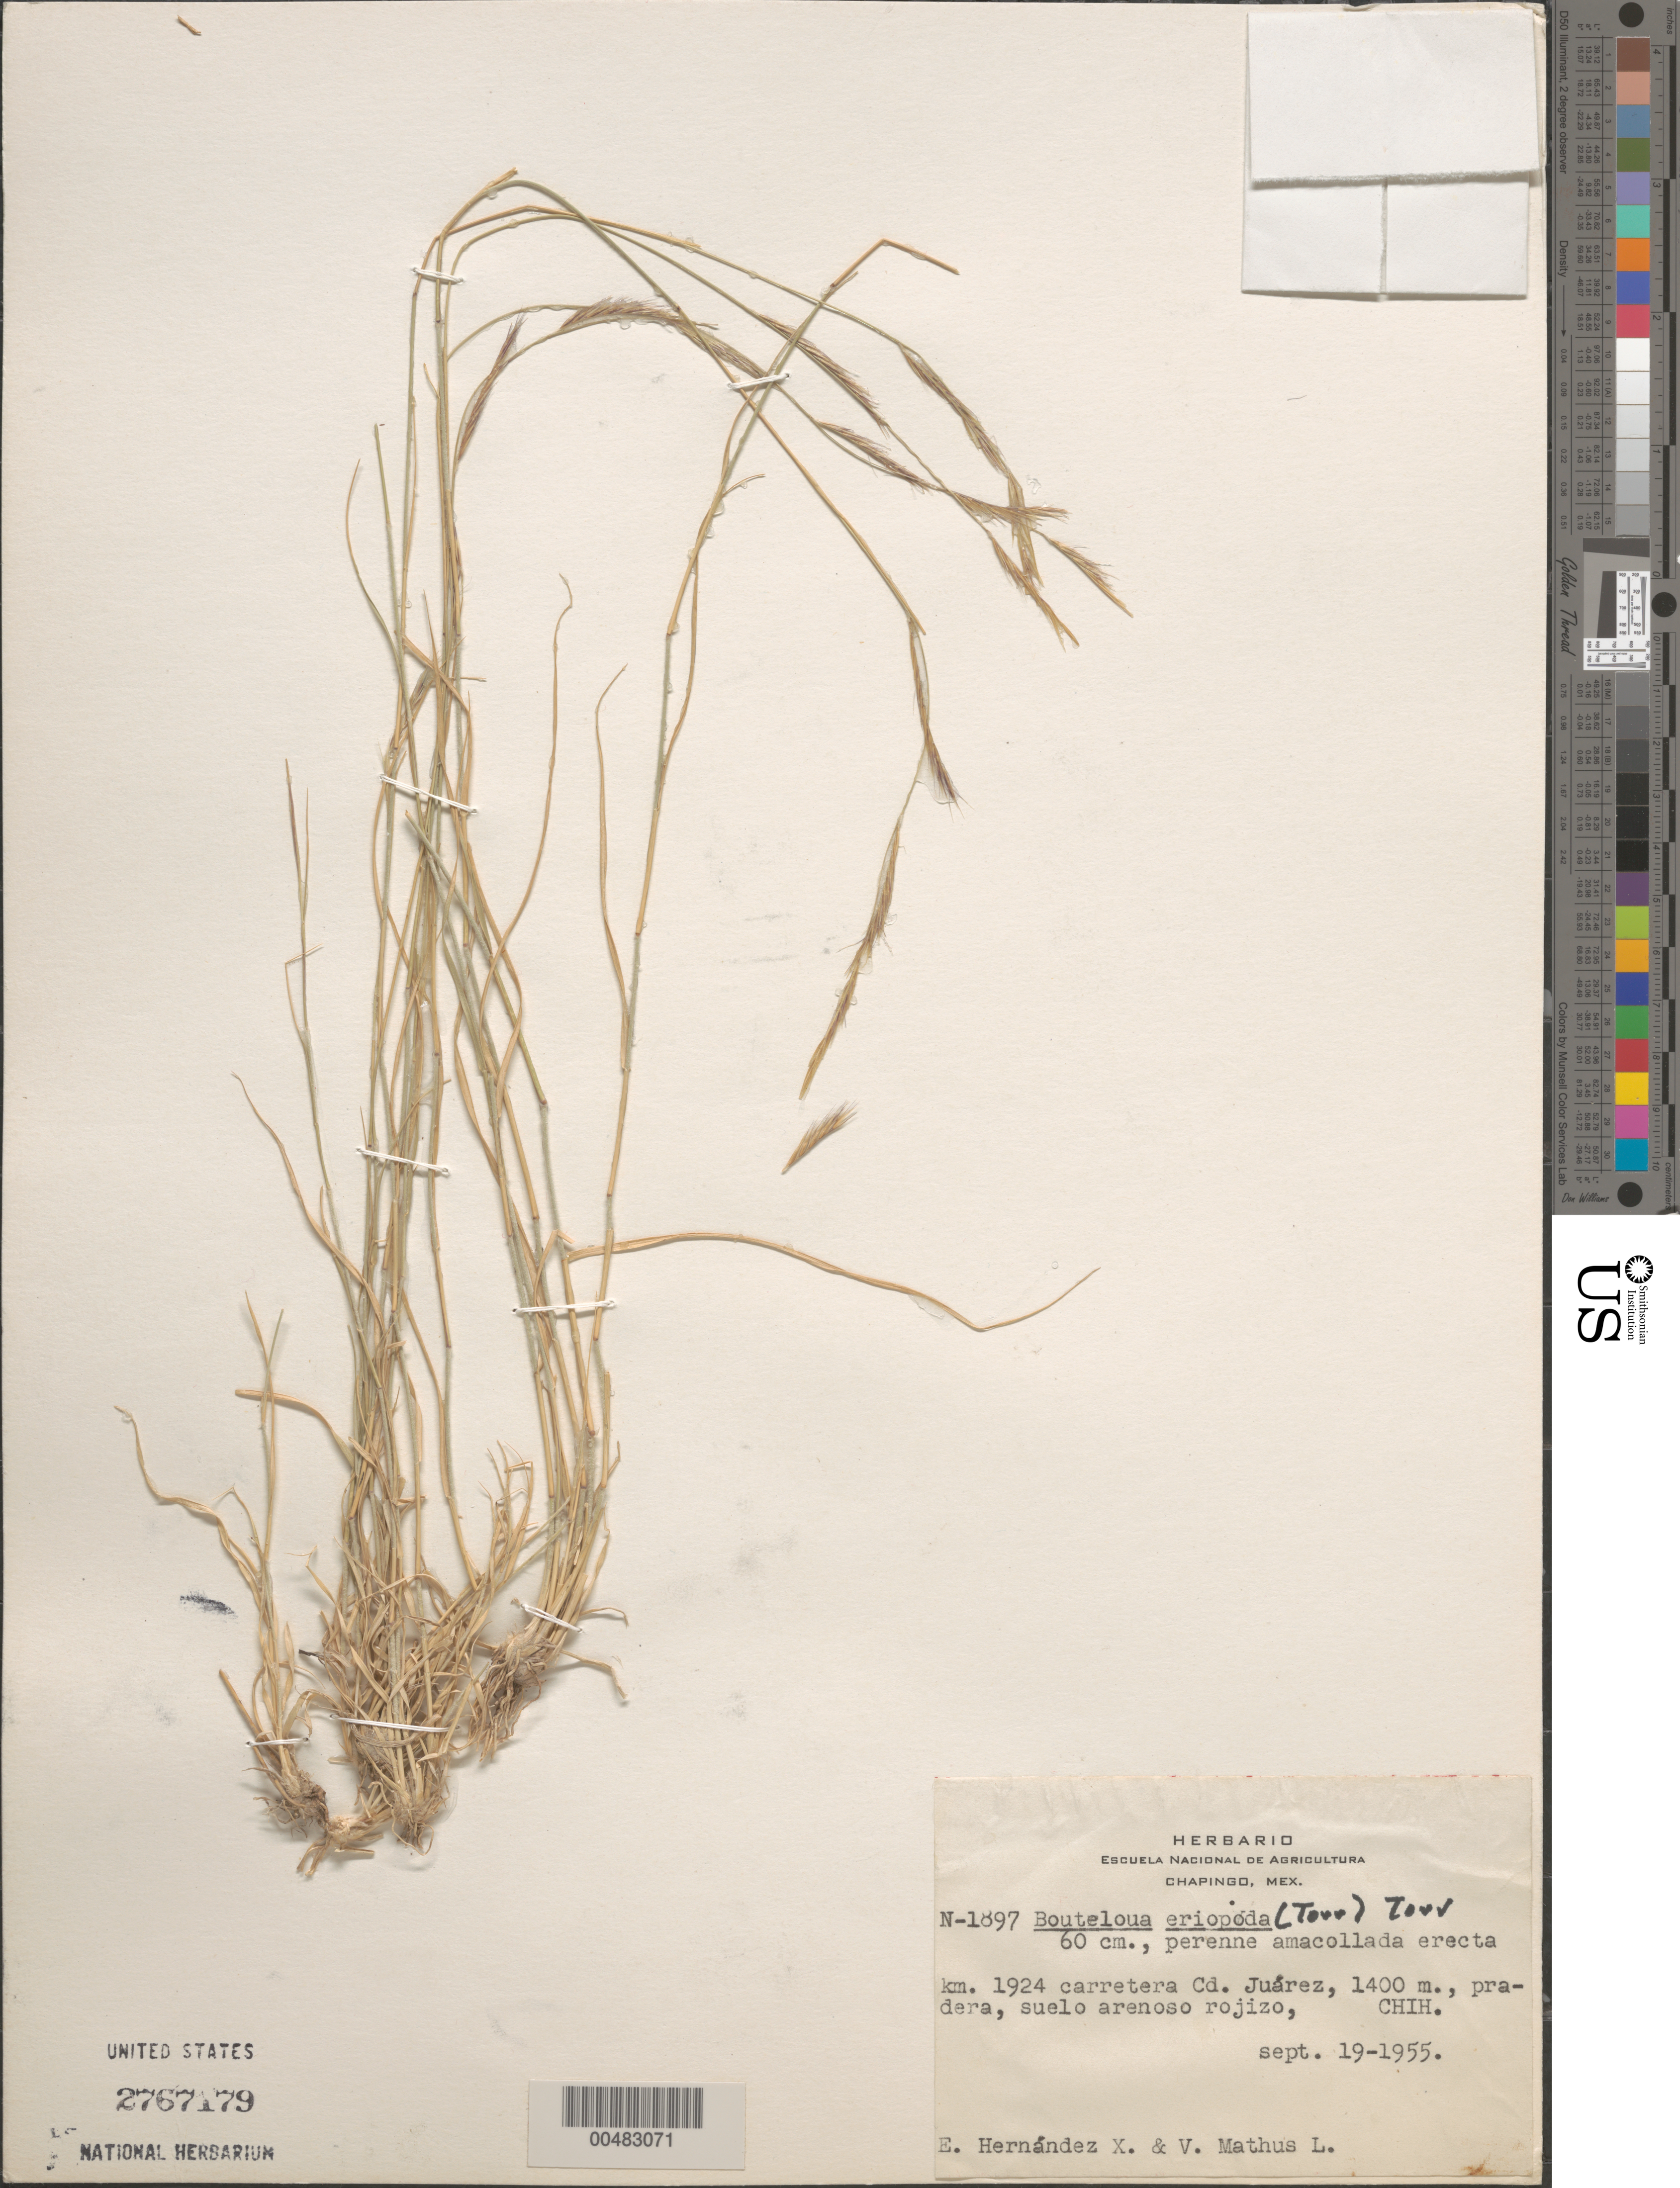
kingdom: Plantae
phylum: Tracheophyta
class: Liliopsida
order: Poales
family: Poaceae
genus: Bouteloua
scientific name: Bouteloua eriopoda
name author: (Torr.) Torr.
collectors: E. I. Hernández-X. & V. Mathus L.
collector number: N-1897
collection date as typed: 19 Sep 1955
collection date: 1955-09-19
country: Mexico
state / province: Chihuahua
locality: Km 1924 carretera Cd. Juárez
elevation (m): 1400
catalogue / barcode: US 2767179